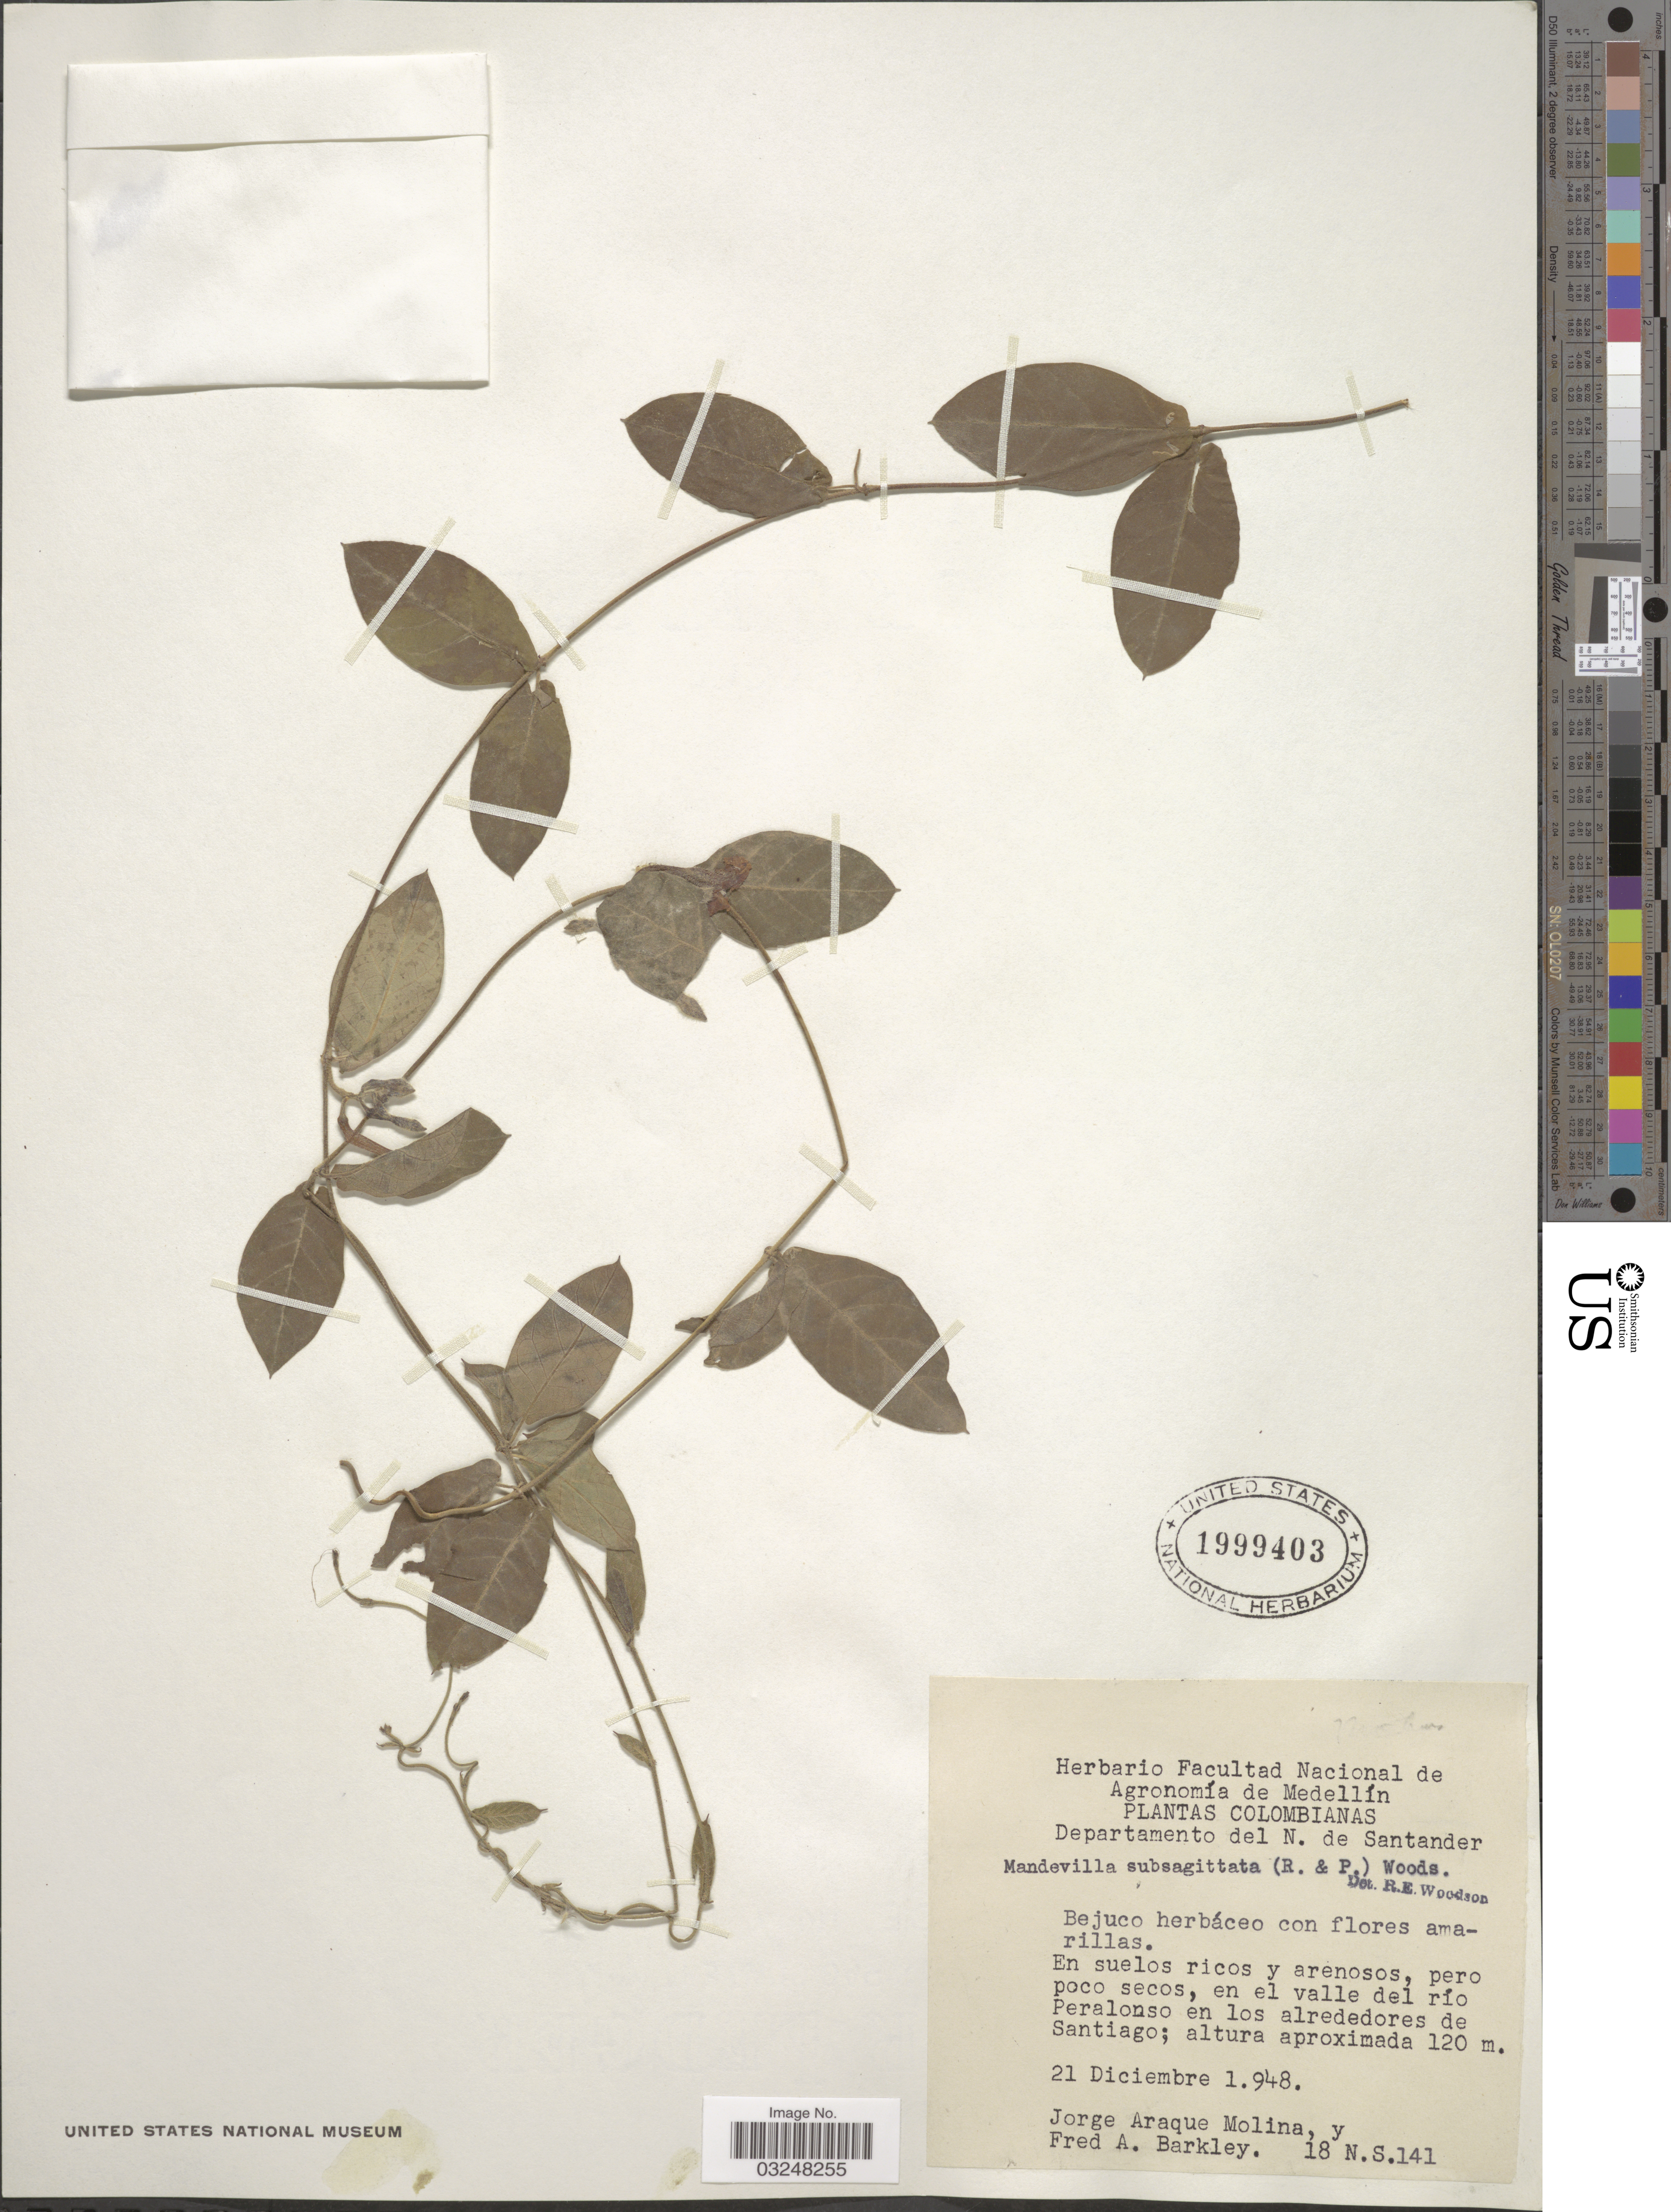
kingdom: Plantae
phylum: Tracheophyta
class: Magnoliopsida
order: Gentianales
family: Apocynaceae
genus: Mandevilla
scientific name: Mandevilla subsagittata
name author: (Ruiz & Pav.) Woodson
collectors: J. A. Molina & F. A. Barkley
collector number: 18N.S.141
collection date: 1948-12-21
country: Colombia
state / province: Norte de Santander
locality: Departamento del N. de Santander. En el valle del río Peralonso en los alrededores de Santiago.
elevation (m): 120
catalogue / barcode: US 1999403